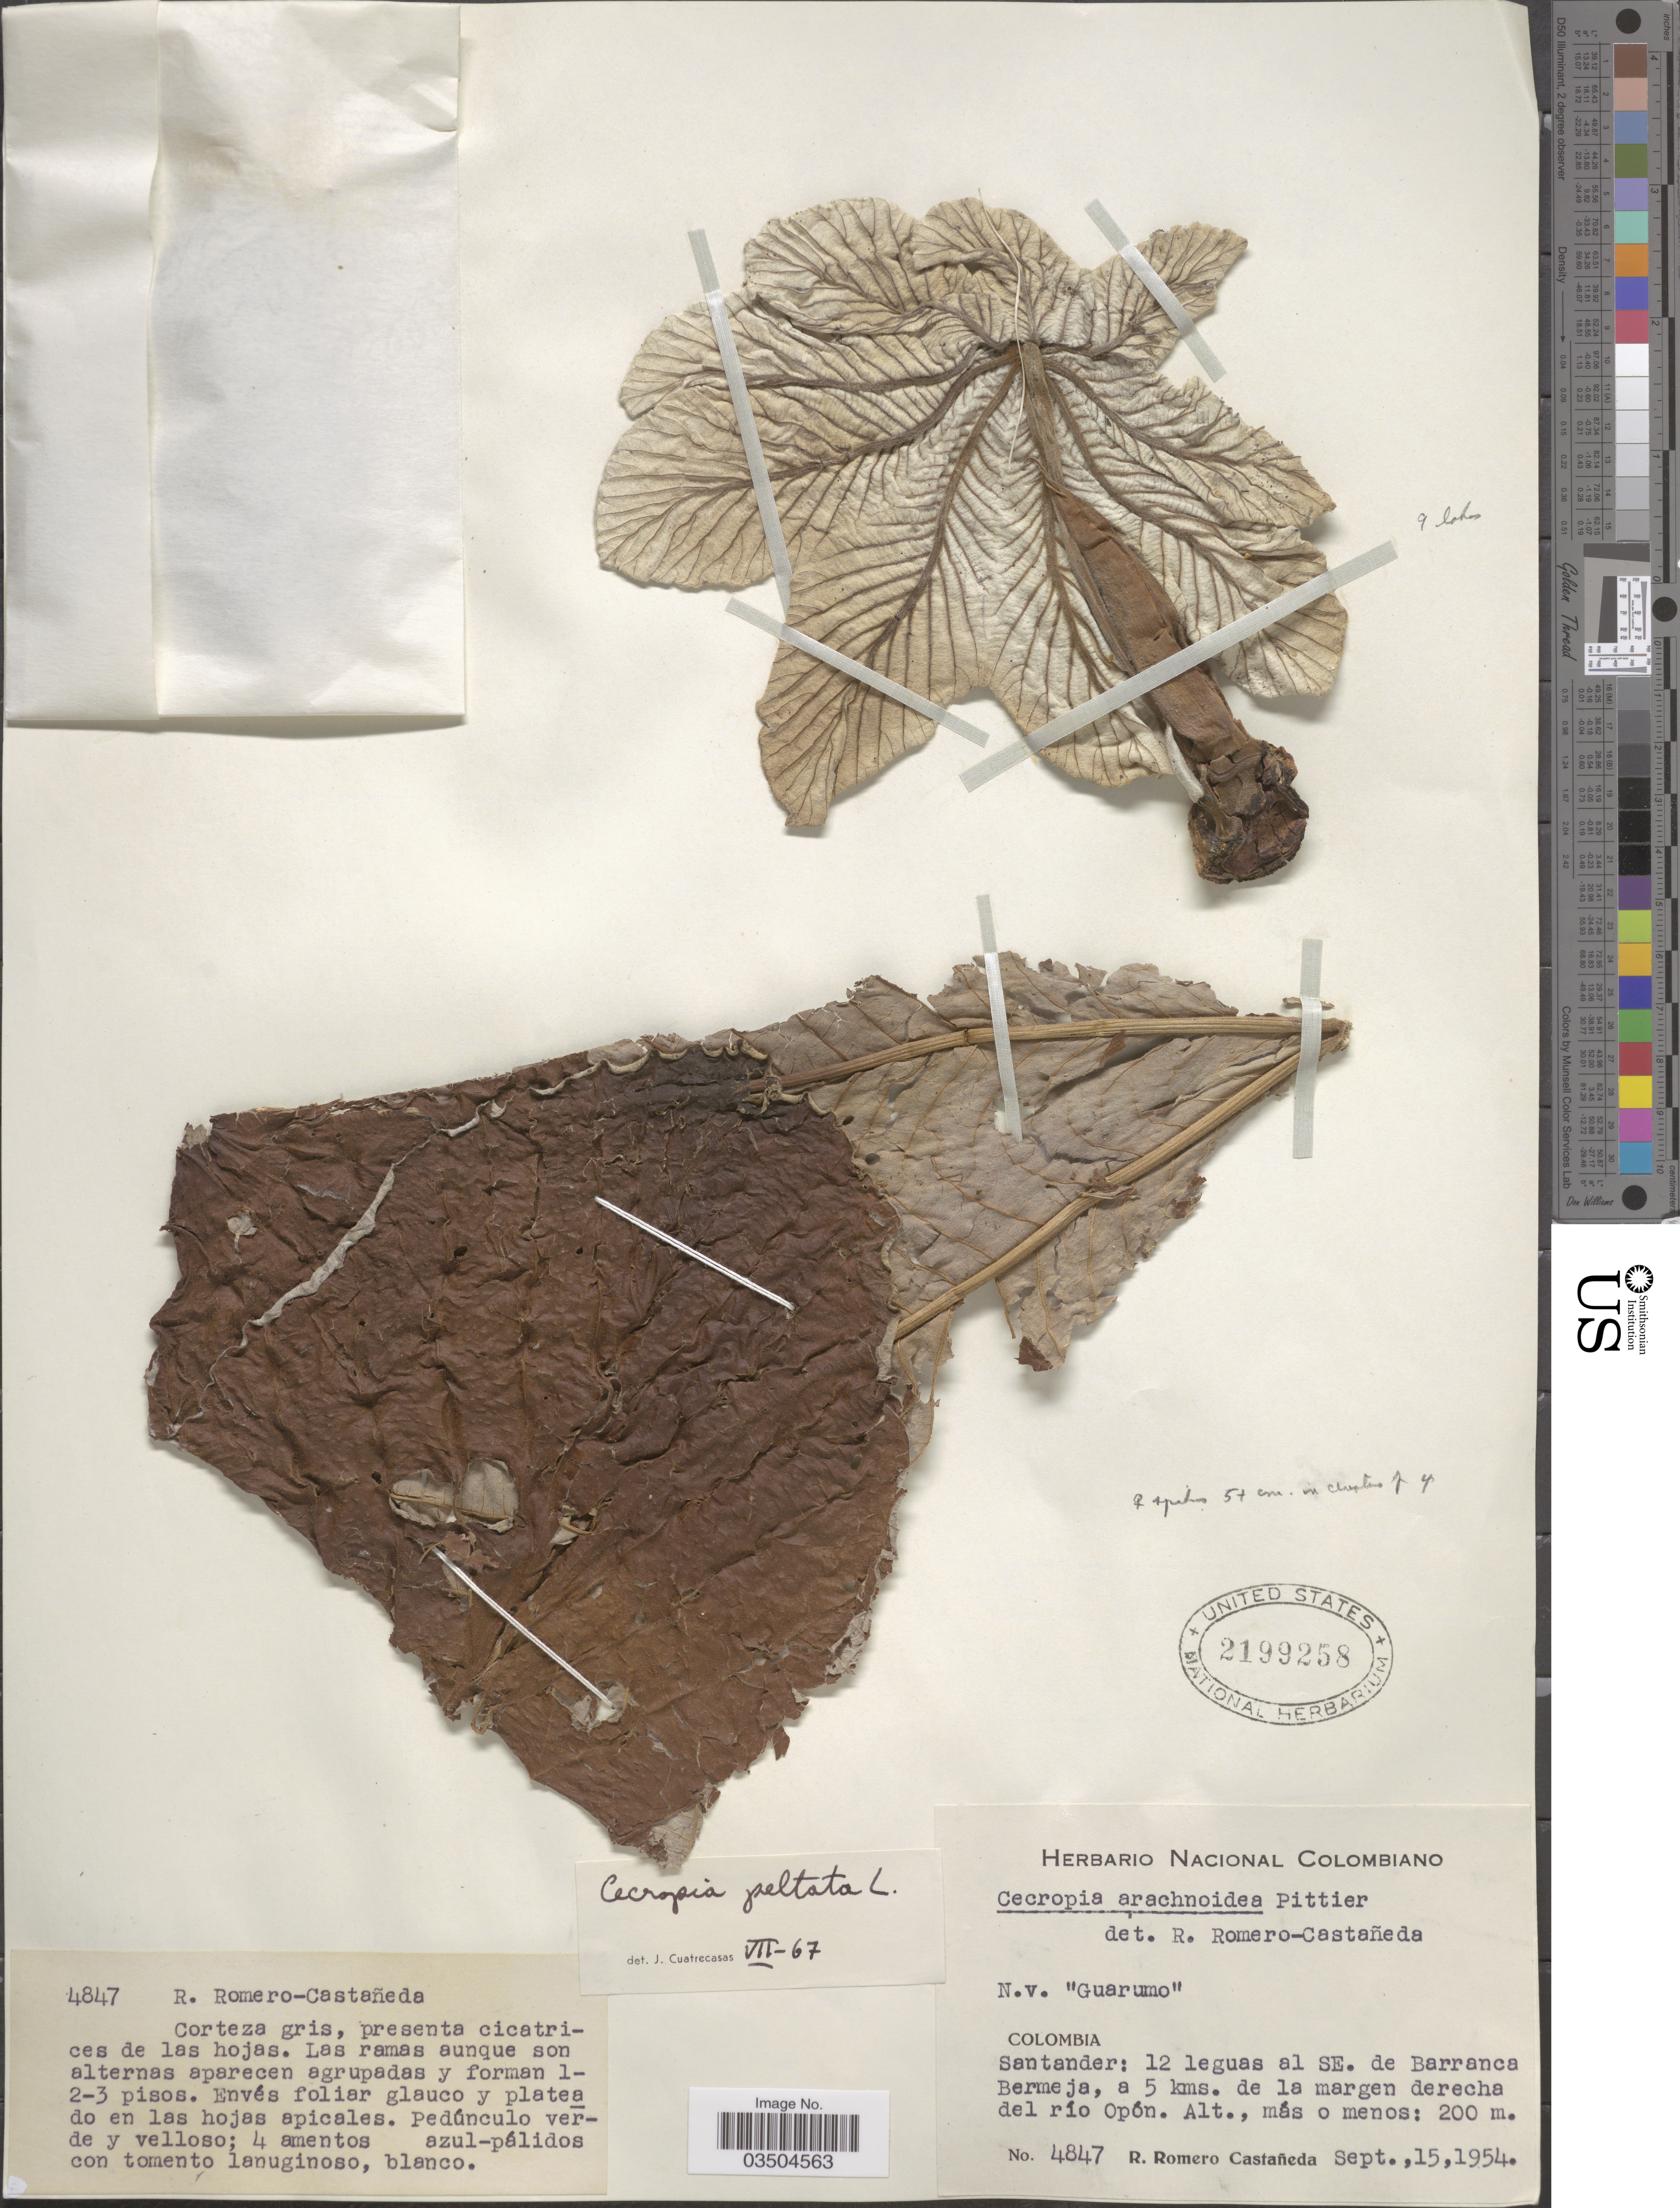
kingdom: Plantae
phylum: Tracheophyta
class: Magnoliopsida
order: Rosales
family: Urticaceae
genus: Cecropia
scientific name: Cecropia peltata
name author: L.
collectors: R. Romero Castañeda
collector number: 4847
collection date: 1954-09-15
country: Colombia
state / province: Santander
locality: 12 leguas al SE. de Barranca Bermeja, a 5 kms. de la margen derecha del río Opón.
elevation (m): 200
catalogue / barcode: US 2199258